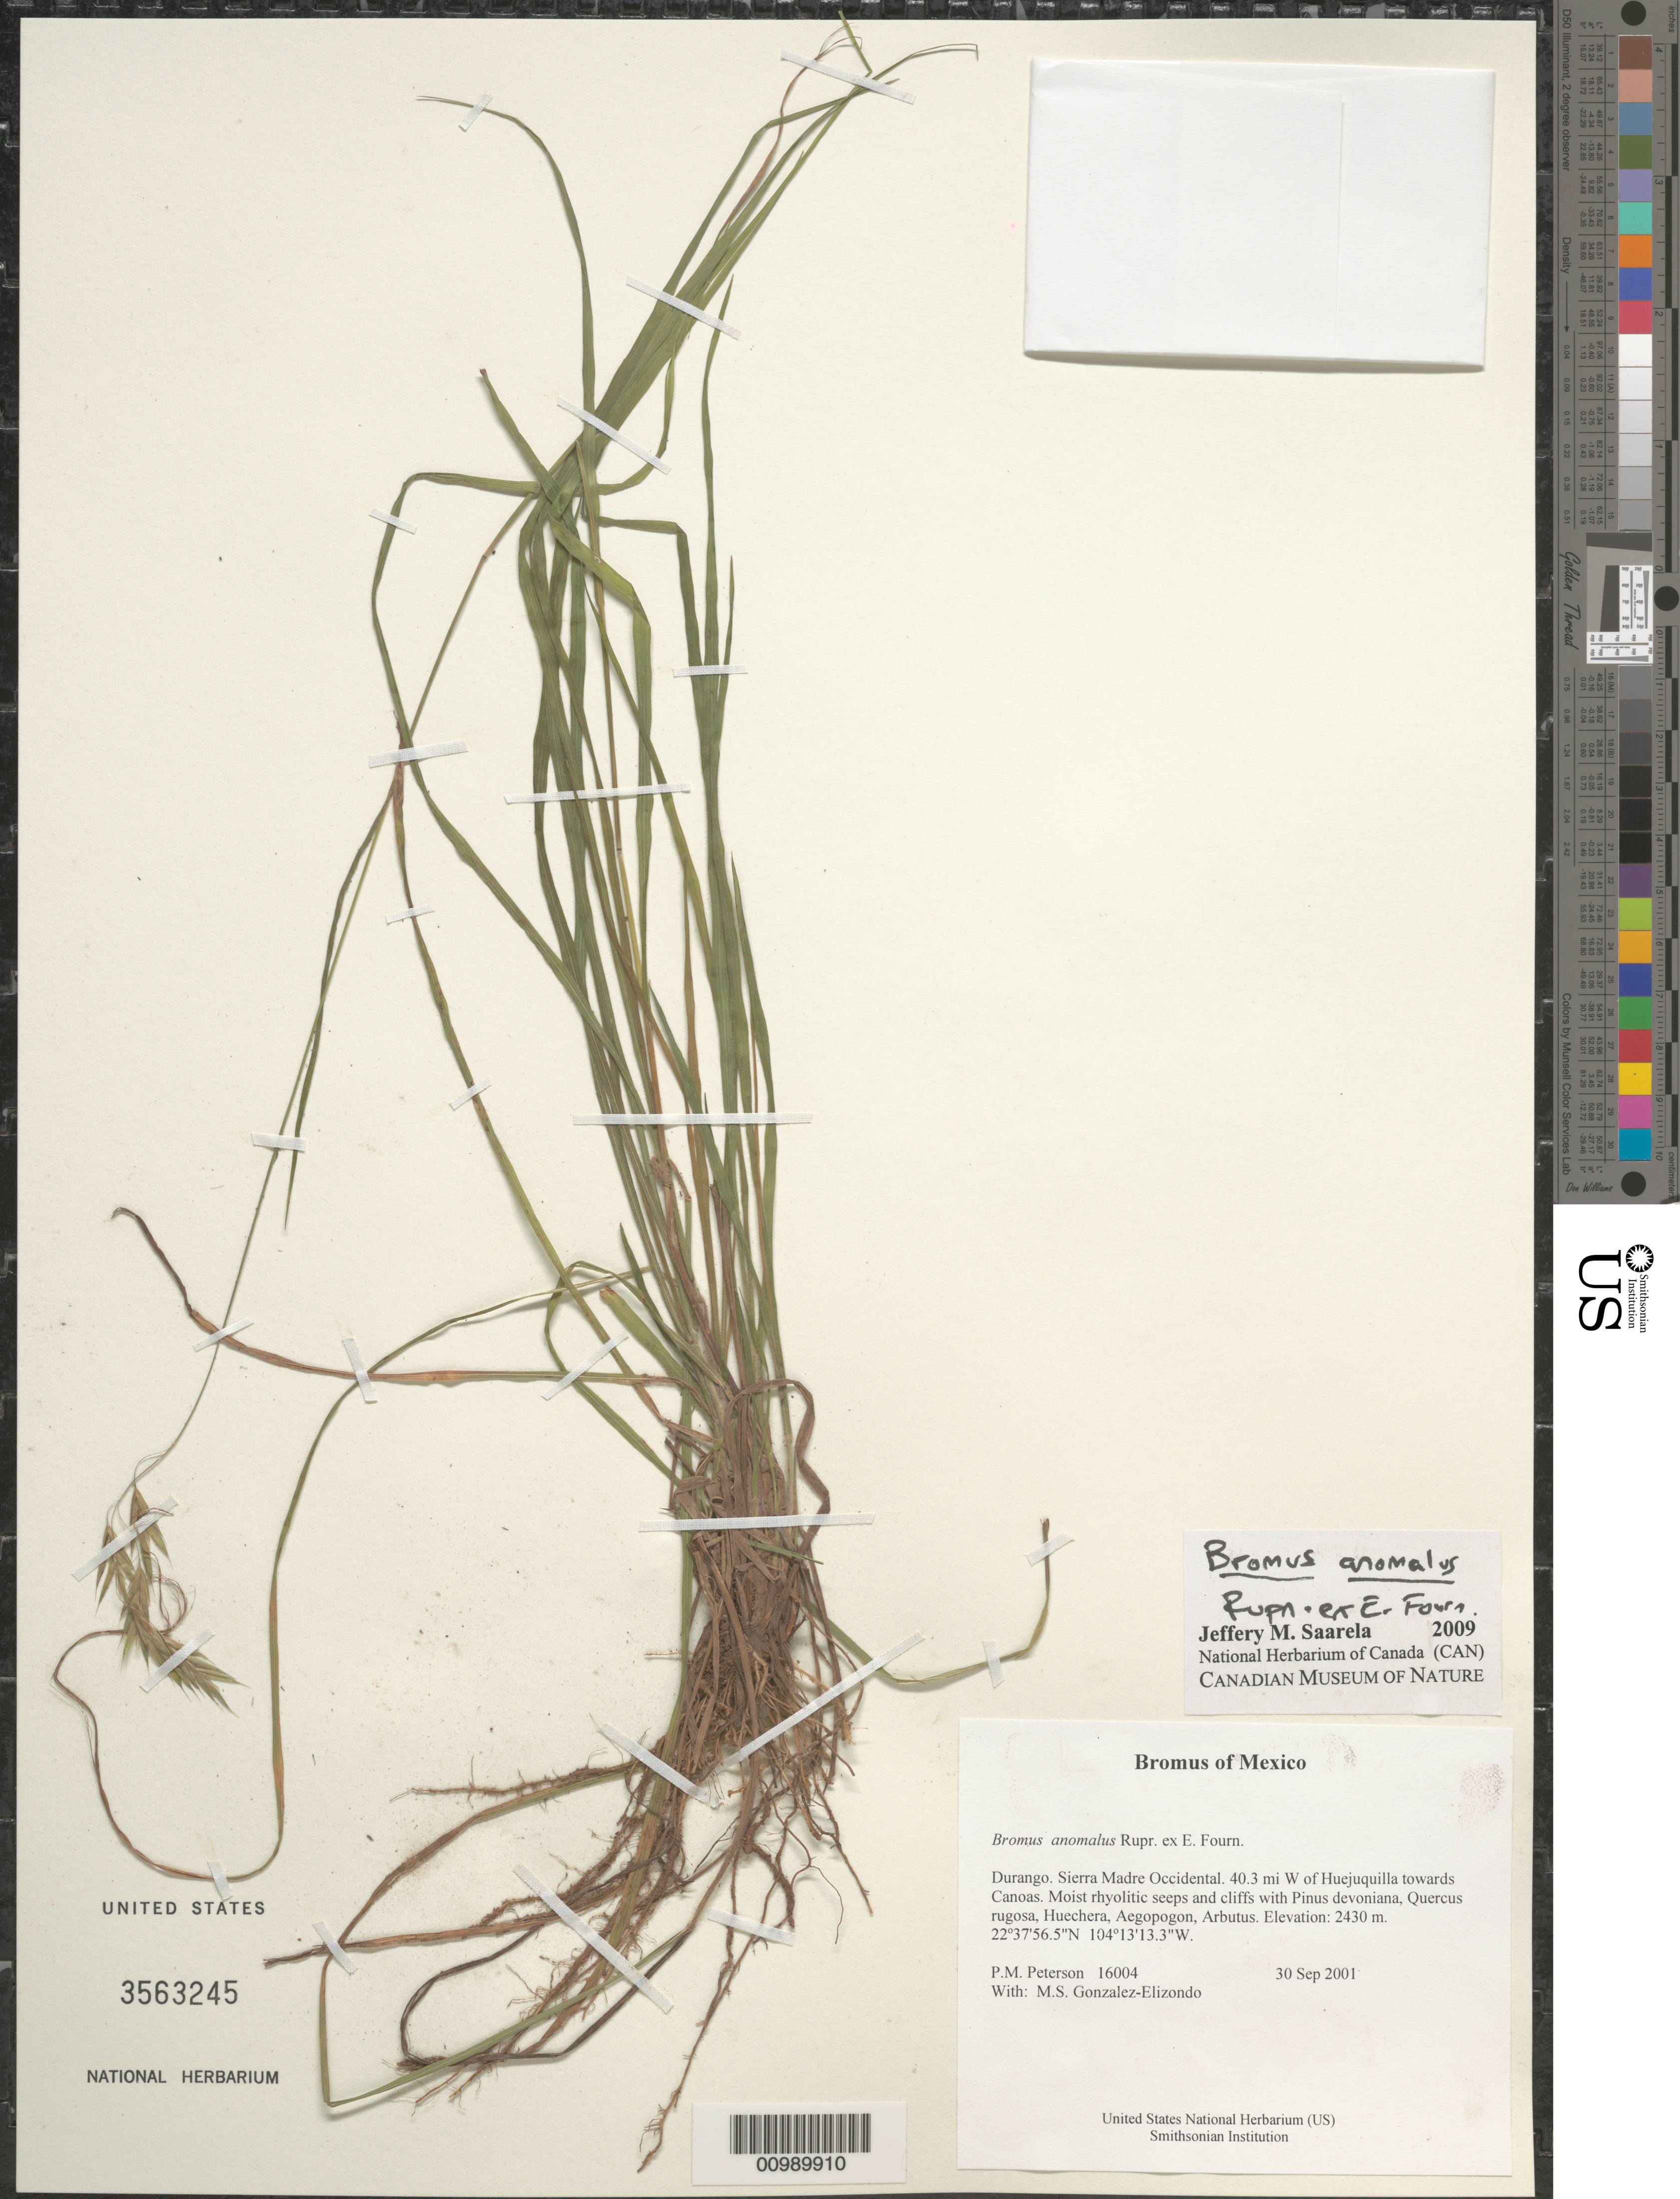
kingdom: Plantae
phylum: Tracheophyta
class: Liliopsida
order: Poales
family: Poaceae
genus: Bromus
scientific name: Bromus anomalus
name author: Rupr. ex E. Fourn.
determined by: Saarela, J. M., (CAN), Canadian Museum of Nature (CANADA)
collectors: P. M. Peterson & M. S. González-Elizondo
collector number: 16004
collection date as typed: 30 Sep 2001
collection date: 2001-09-30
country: Mexico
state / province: Durango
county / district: Sierra Madre Occidental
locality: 40.3 mi W of Huejuquilla towards Canoas. Moist rhyolitic seeps and cliffs with Pinus devoniana, Quercus rugosa, Huechera, Aegopogon, Arbutus.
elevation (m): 2430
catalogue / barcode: US 3563245